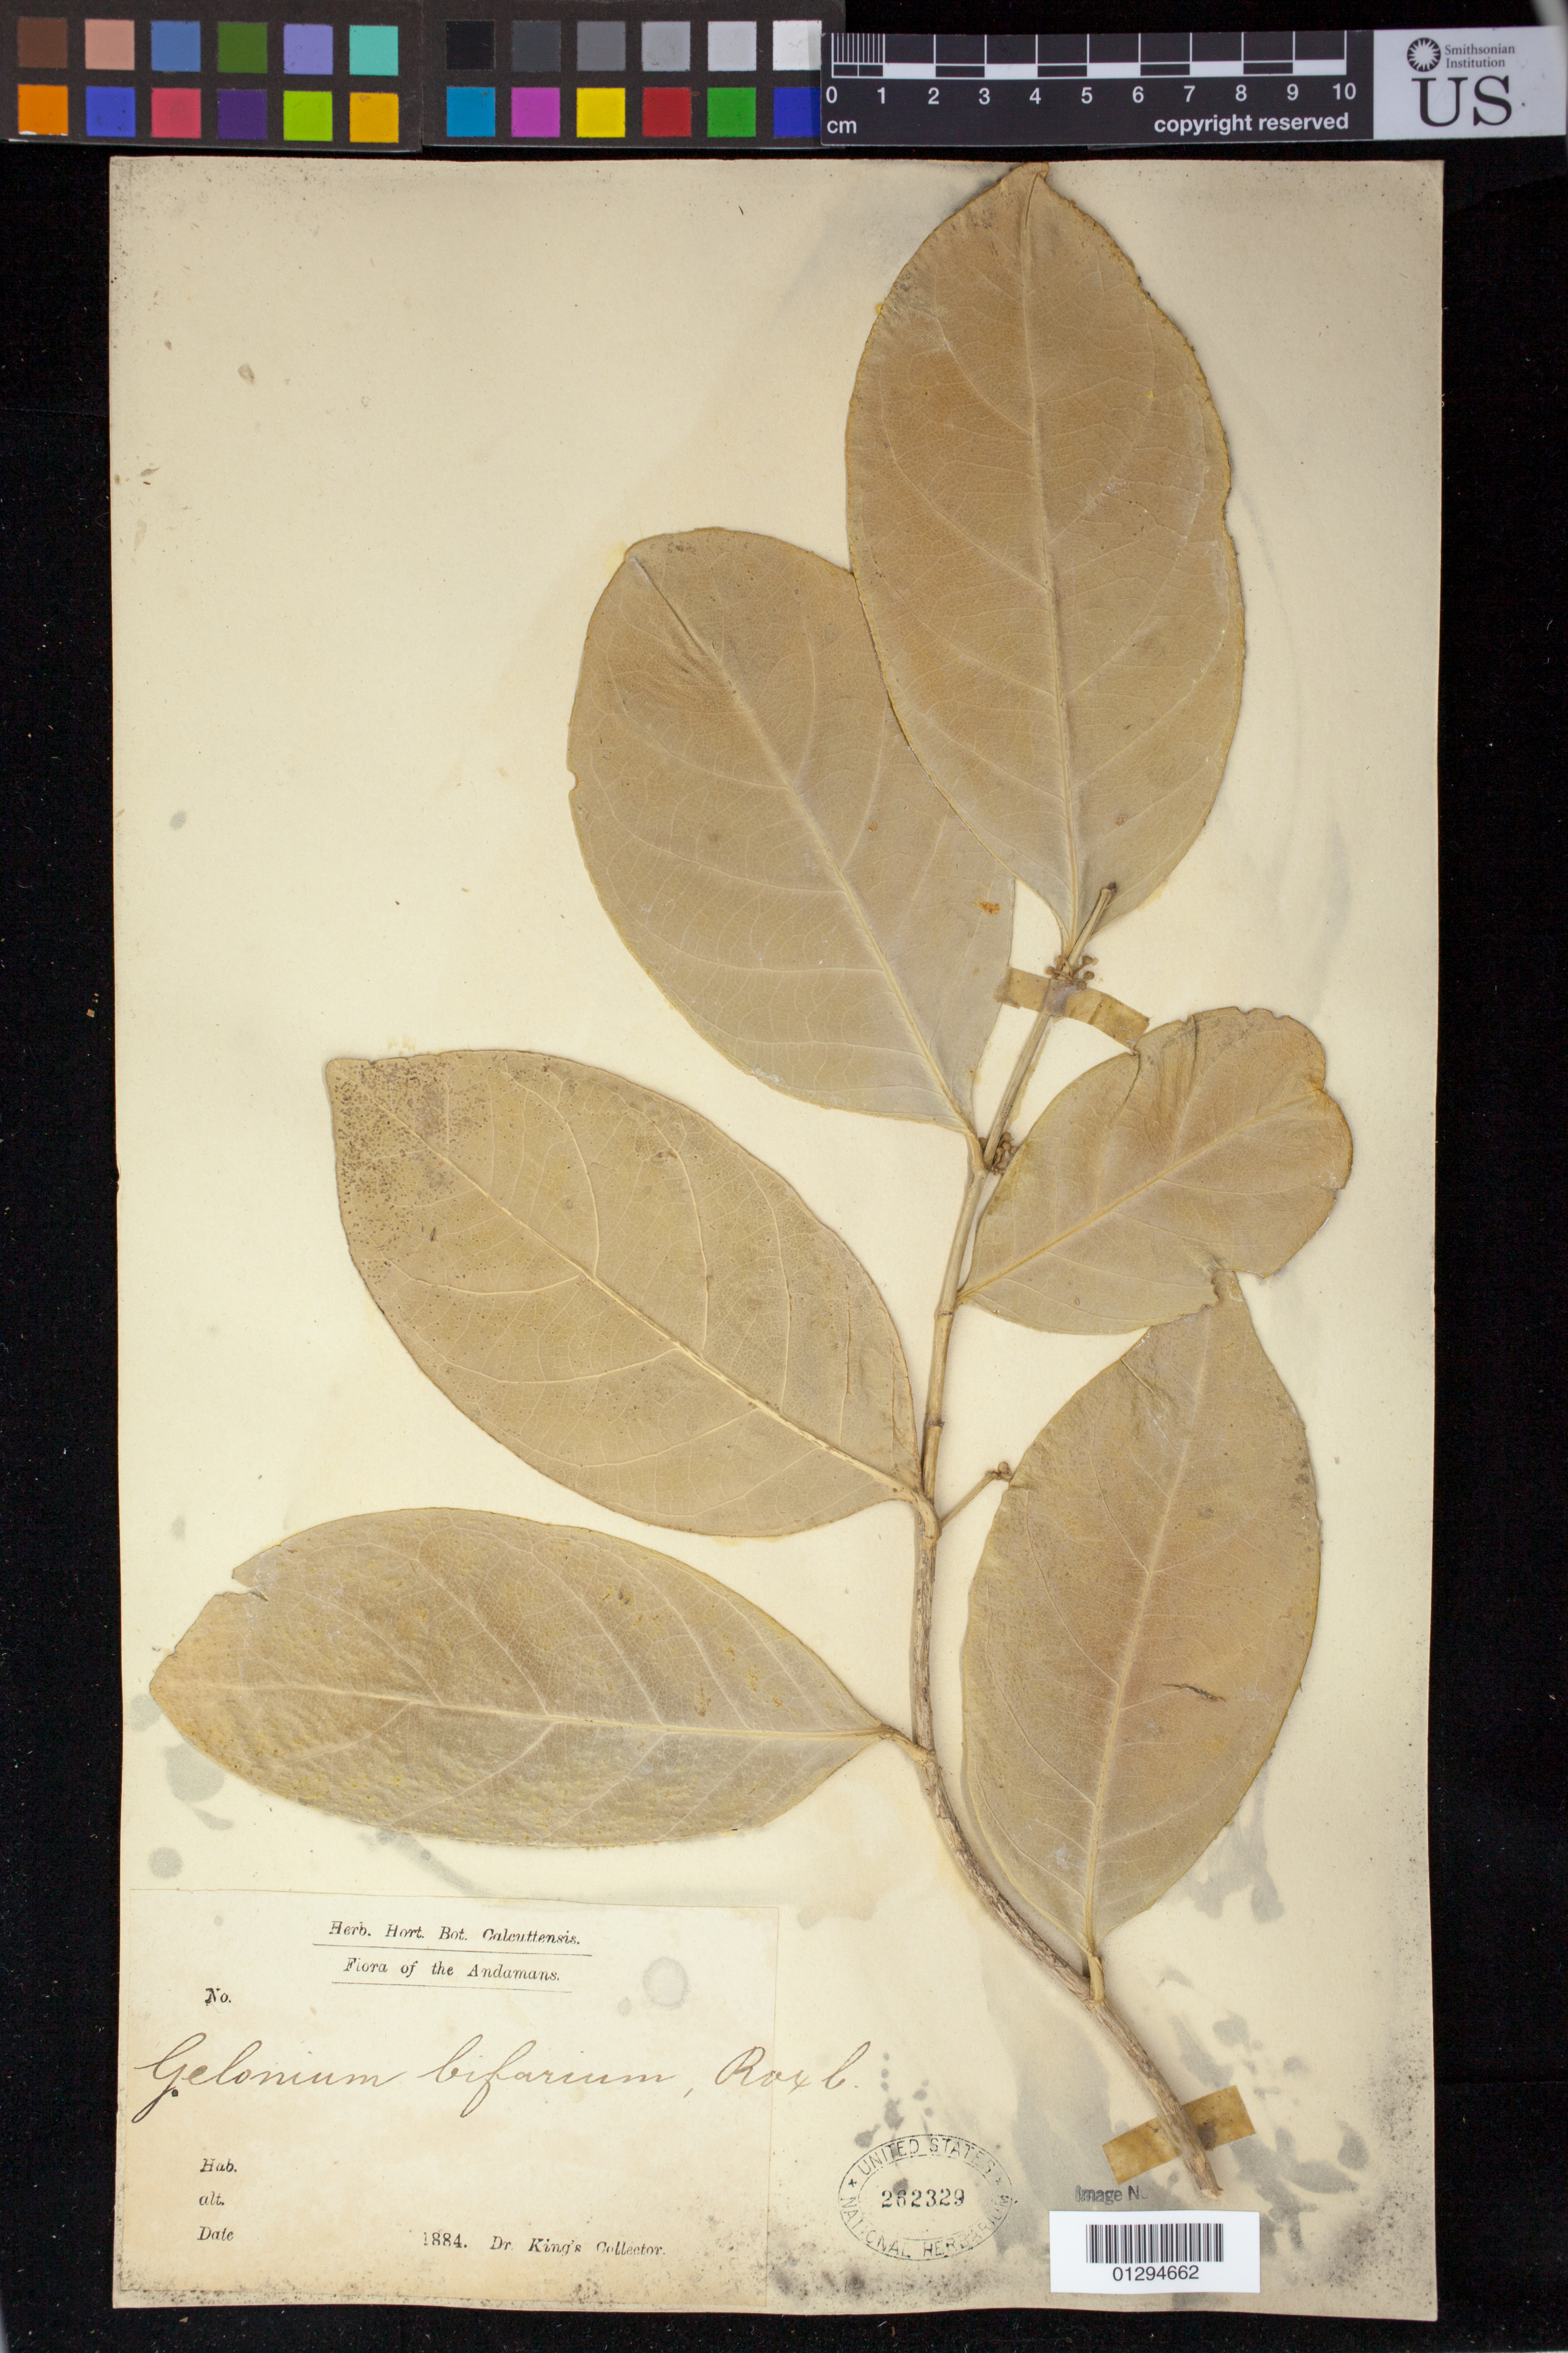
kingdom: Plantae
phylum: Tracheophyta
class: Magnoliopsida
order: Malpighiales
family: Euphorbiaceae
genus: Gelonium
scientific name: Gelonium bifarium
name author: Roxb. ex Willd.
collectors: Dr. King's collector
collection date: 1884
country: India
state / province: Andaman and Nicobar Islands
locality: Andamans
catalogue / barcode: US 262329